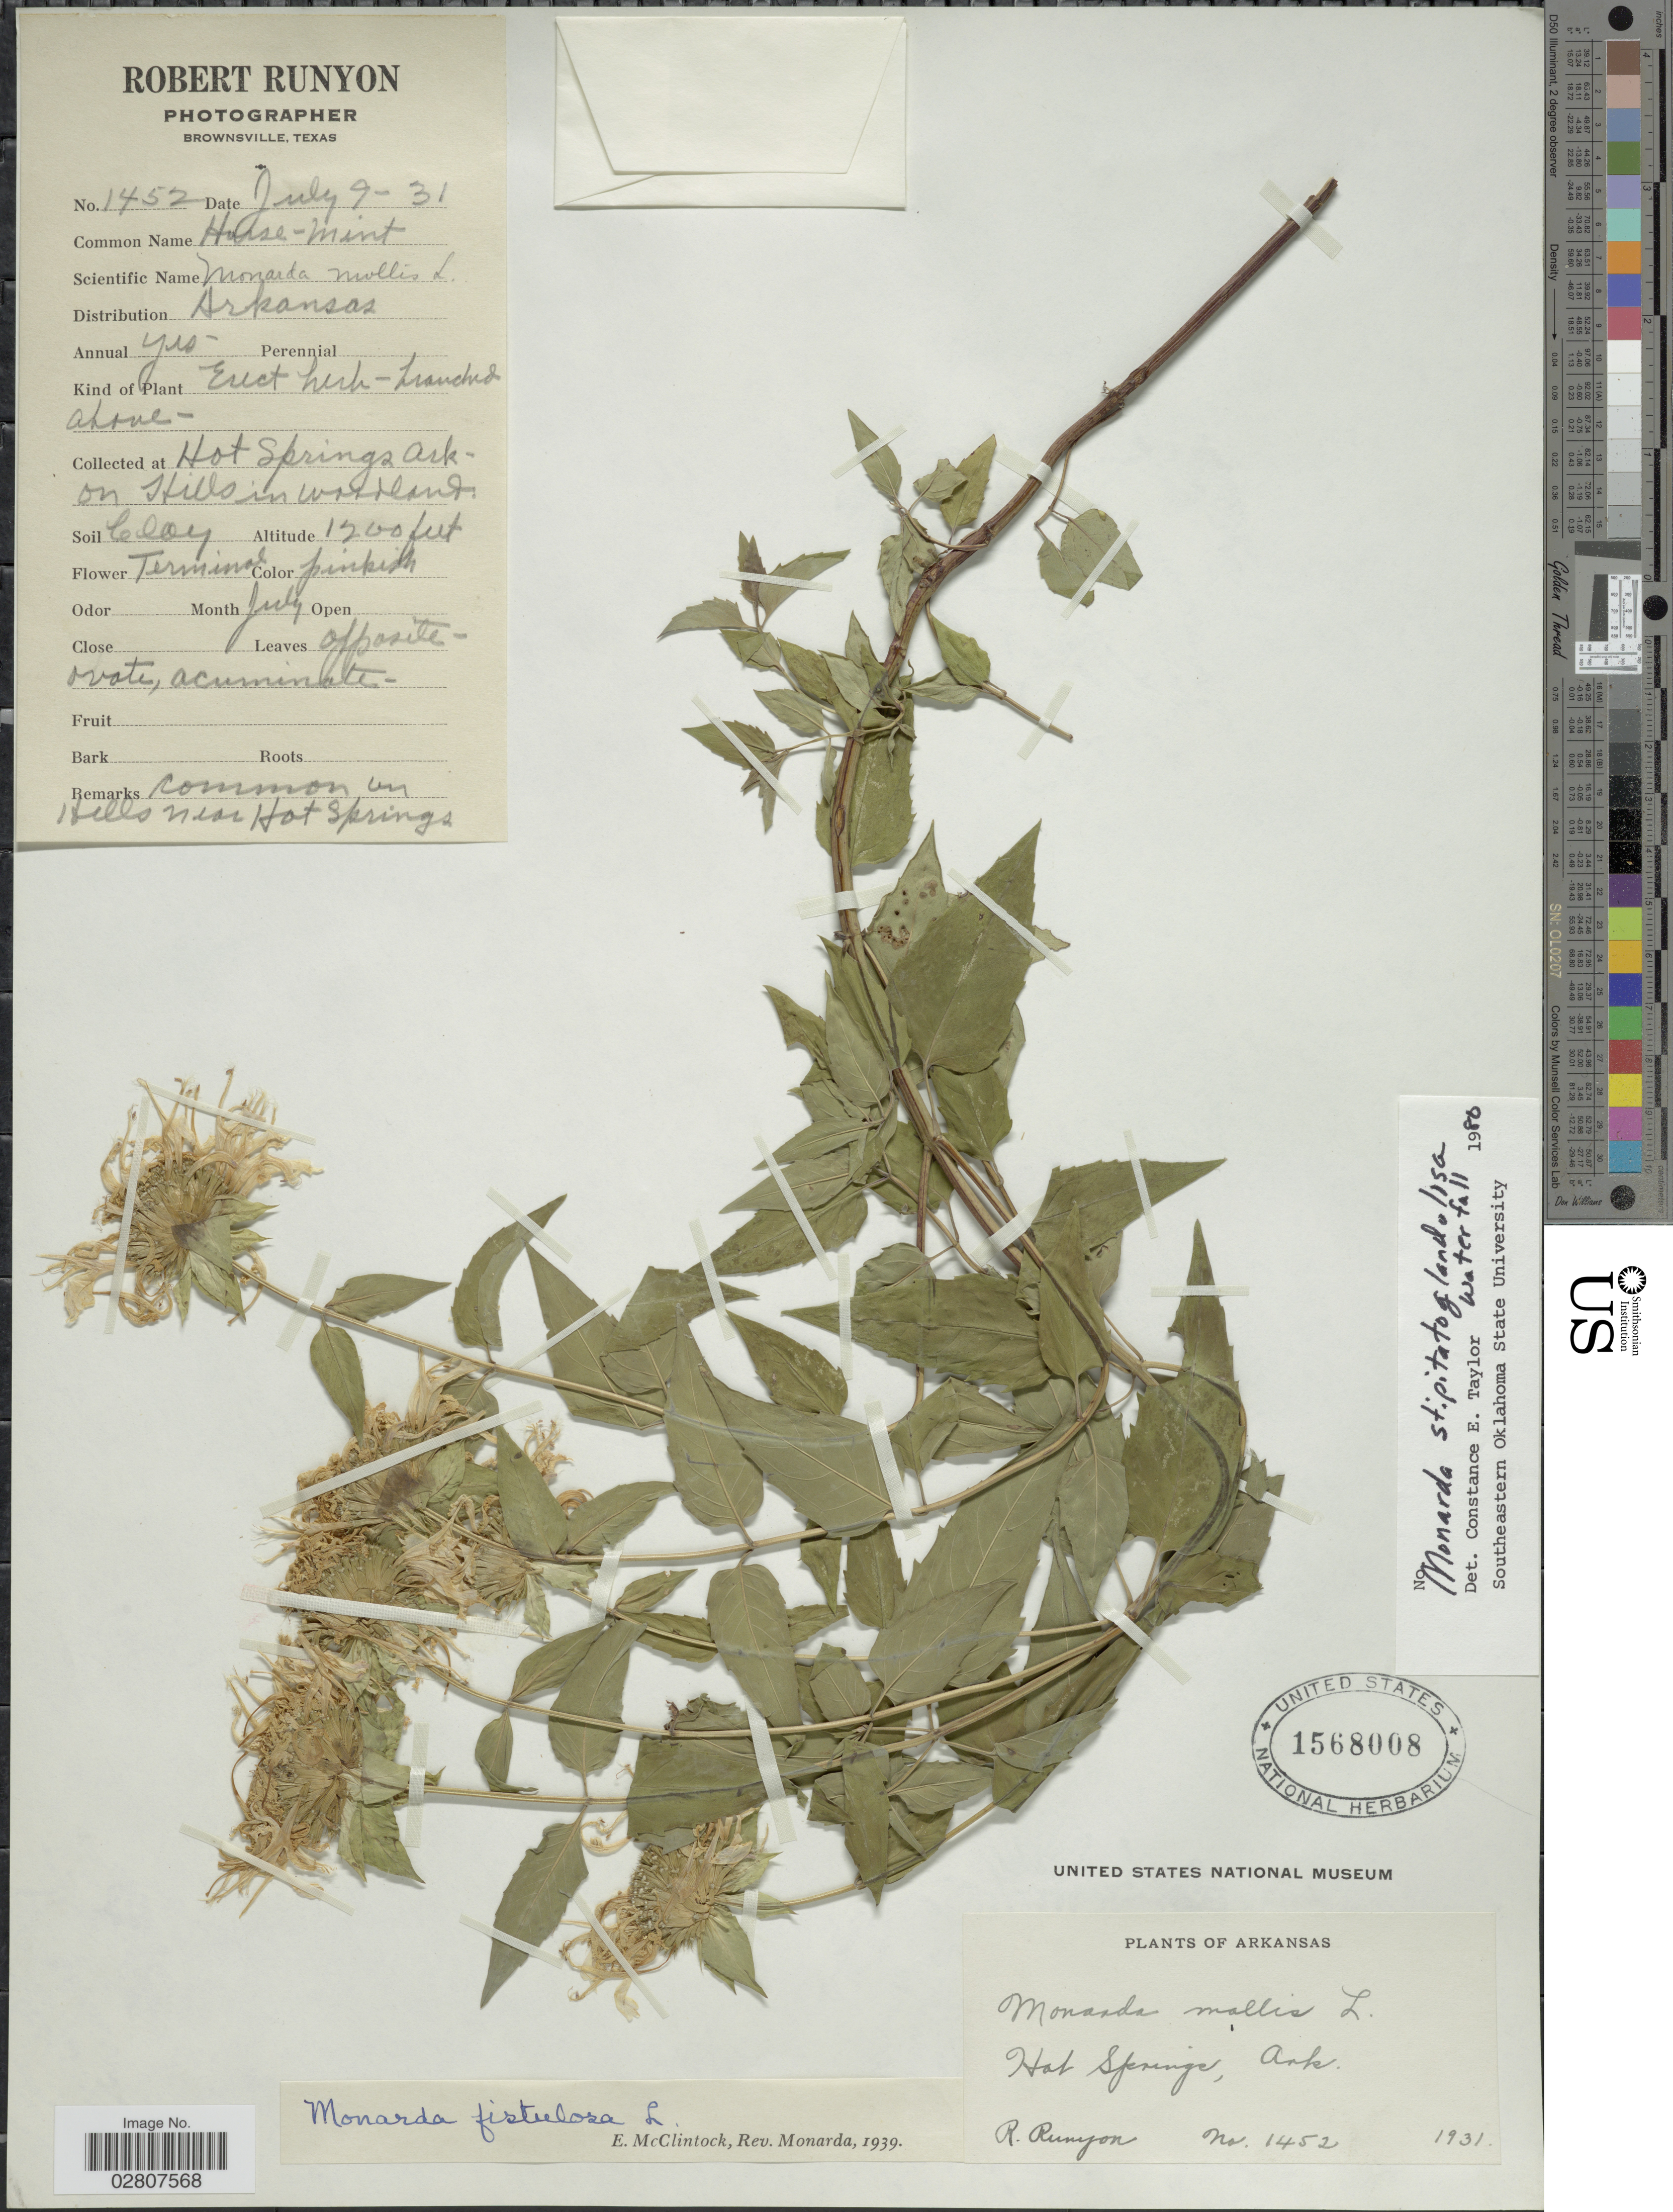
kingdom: Plantae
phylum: Tracheophyta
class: Magnoliopsida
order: Lamiales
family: Lamiaceae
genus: Monarda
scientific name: Monarda stipitatoglandulosa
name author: Waterf.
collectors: R. Runyon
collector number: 1452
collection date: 1931-07-09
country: United States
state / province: Arkansas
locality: Hot Springs Ark., on Hills in woodlands.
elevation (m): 366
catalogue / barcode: US 1568008